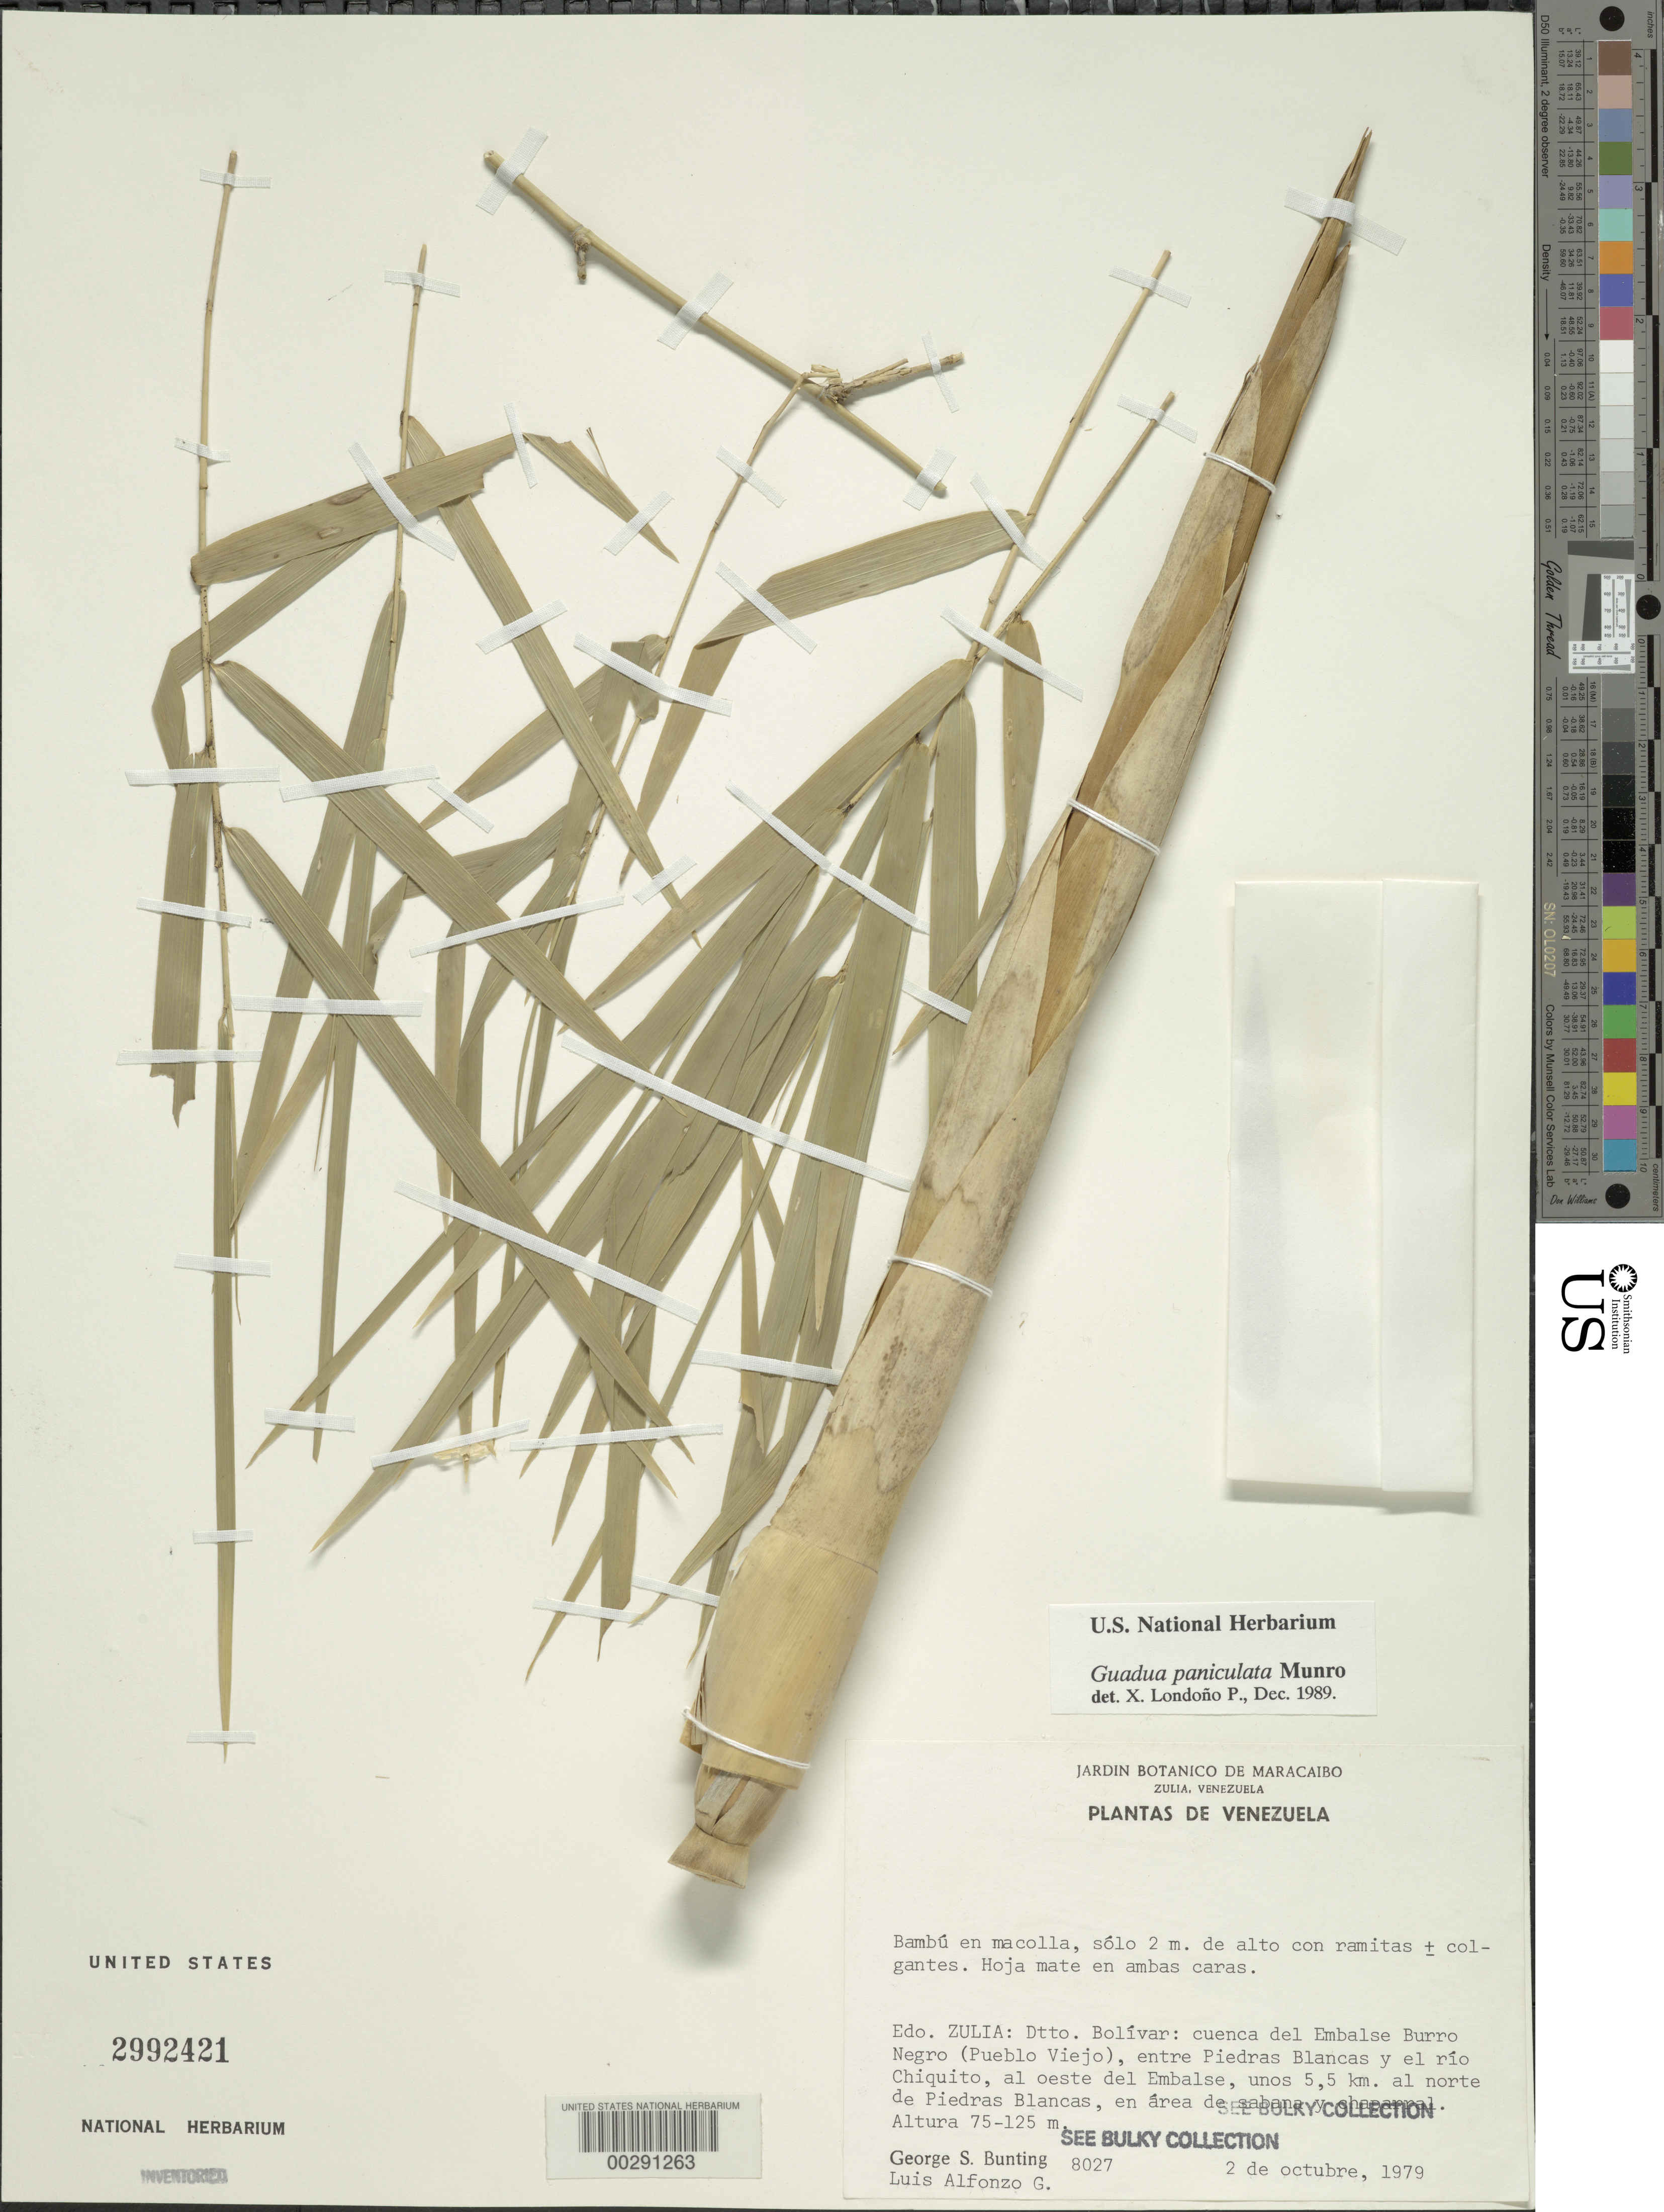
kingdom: Plantae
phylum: Tracheophyta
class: Liliopsida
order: Poales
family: Poaceae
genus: Guadua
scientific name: Guadua refracta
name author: Munro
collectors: G. S. Bunting & L. Alfonzo G.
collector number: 8027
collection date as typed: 02 Oct 1979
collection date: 1979-10-02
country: Venezuela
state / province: Zulia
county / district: Simón Bolívar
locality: River basin of the embalse burro negro (pueblo viejo), between piedras blancas and the rio chiquito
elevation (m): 75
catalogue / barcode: US 2992421